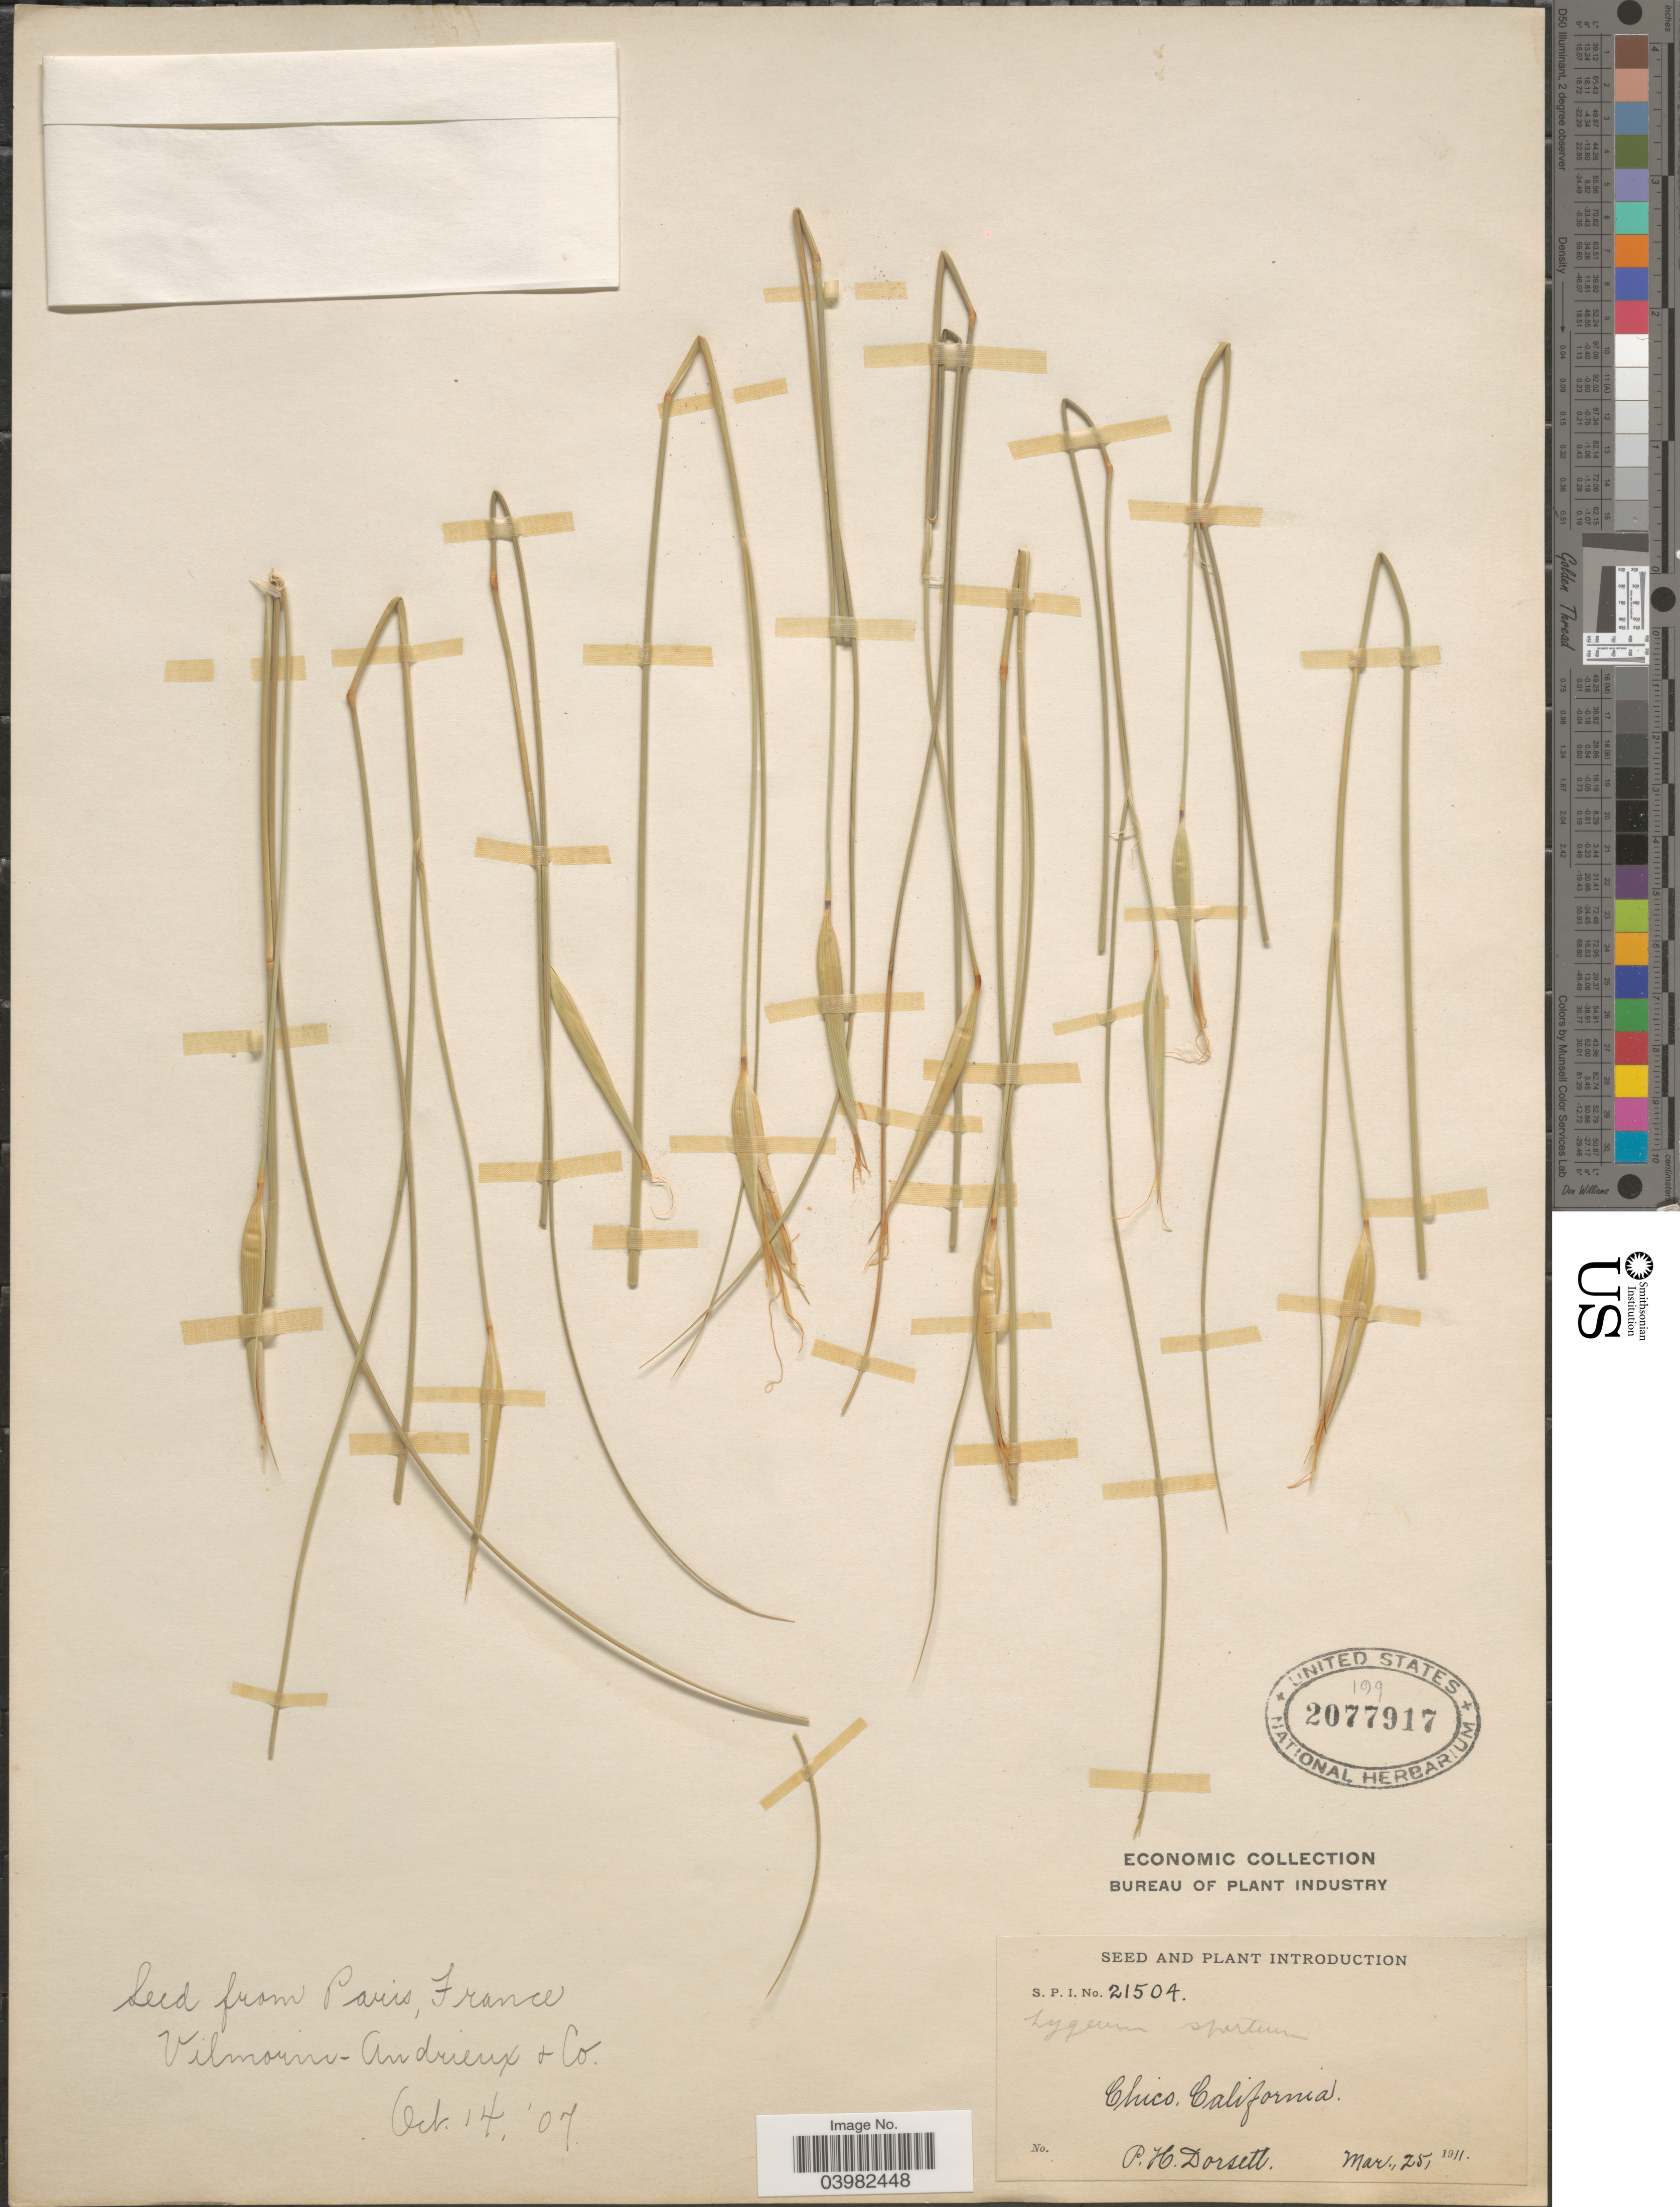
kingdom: Plantae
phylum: Tracheophyta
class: Liliopsida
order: Poales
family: Poaceae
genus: Lygeum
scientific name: Lygeum spartum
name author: L.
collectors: P. H. Dorsett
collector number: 21504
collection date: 1911-03-25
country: United States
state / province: California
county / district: Butte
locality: Chico.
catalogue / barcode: US 2077917